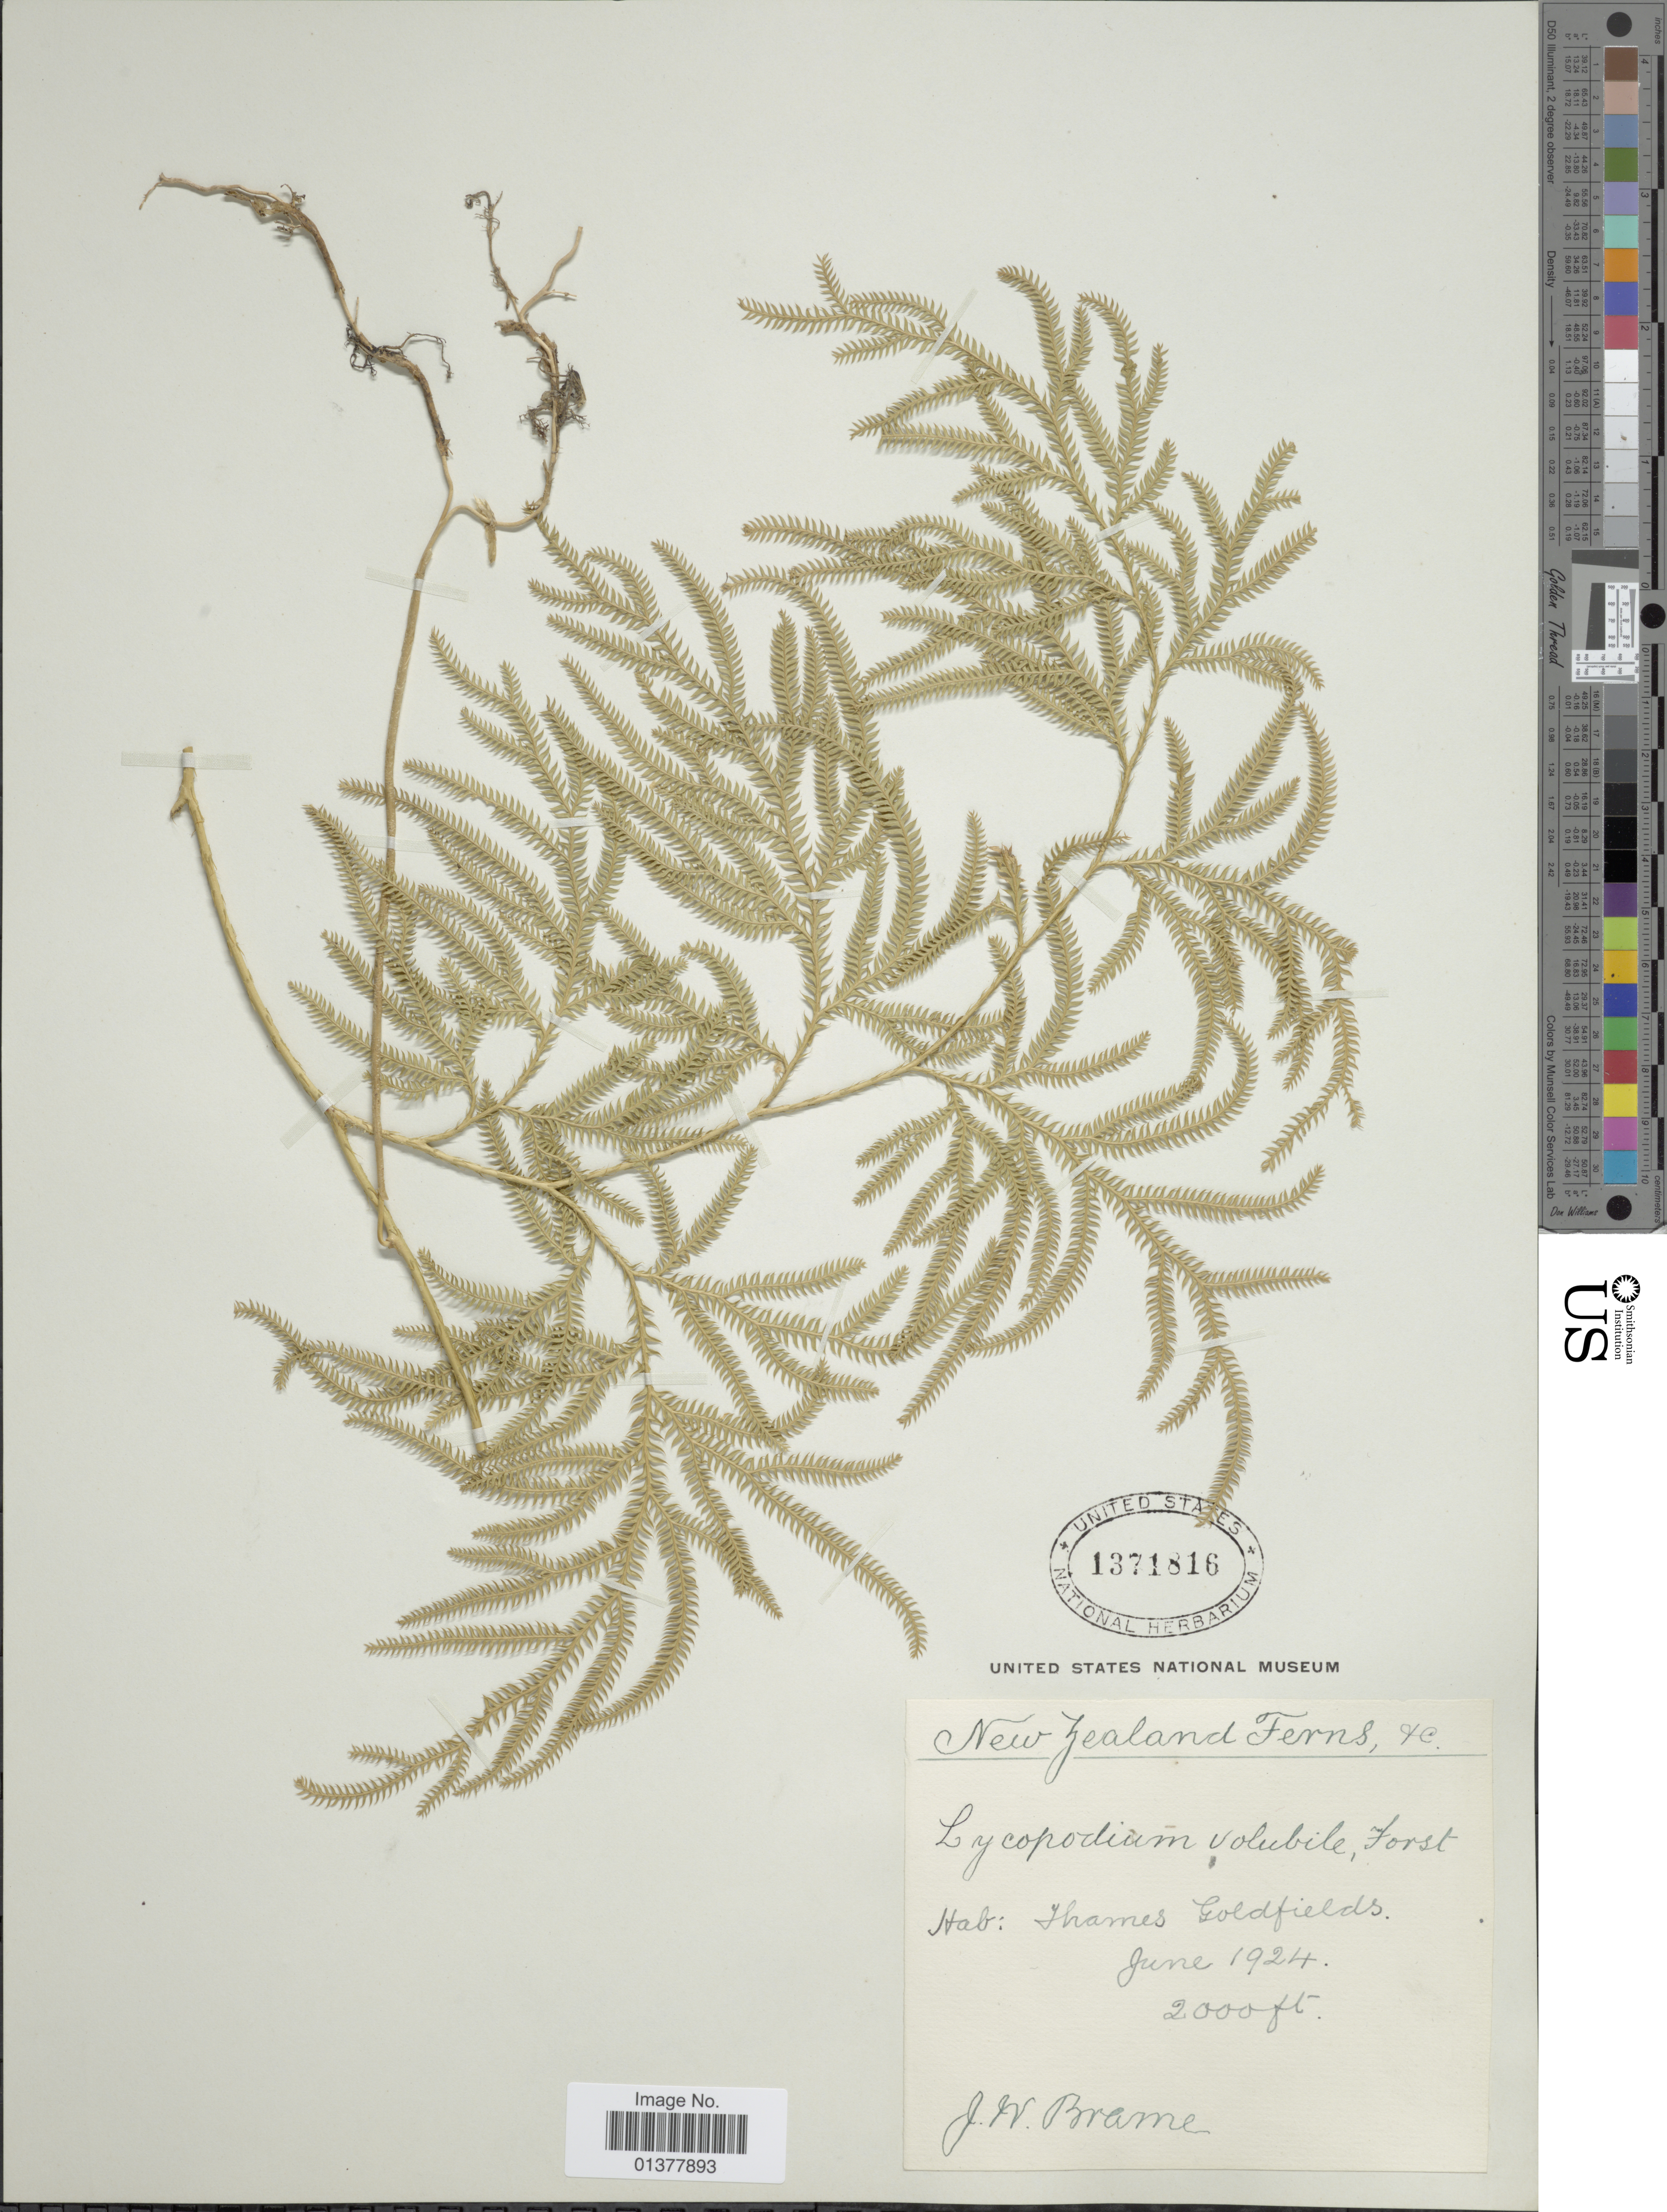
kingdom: Plantae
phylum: Tracheophyta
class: Lycopodiopsida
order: Lycopodiales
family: Lycopodiaceae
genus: Pseudodiphasium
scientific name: Pseudodiphasium volubile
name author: (G. Forst.) Holub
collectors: J. Brame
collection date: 1924-06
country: New Zealand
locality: Thames Goldfields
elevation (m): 610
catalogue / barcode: US 1371816